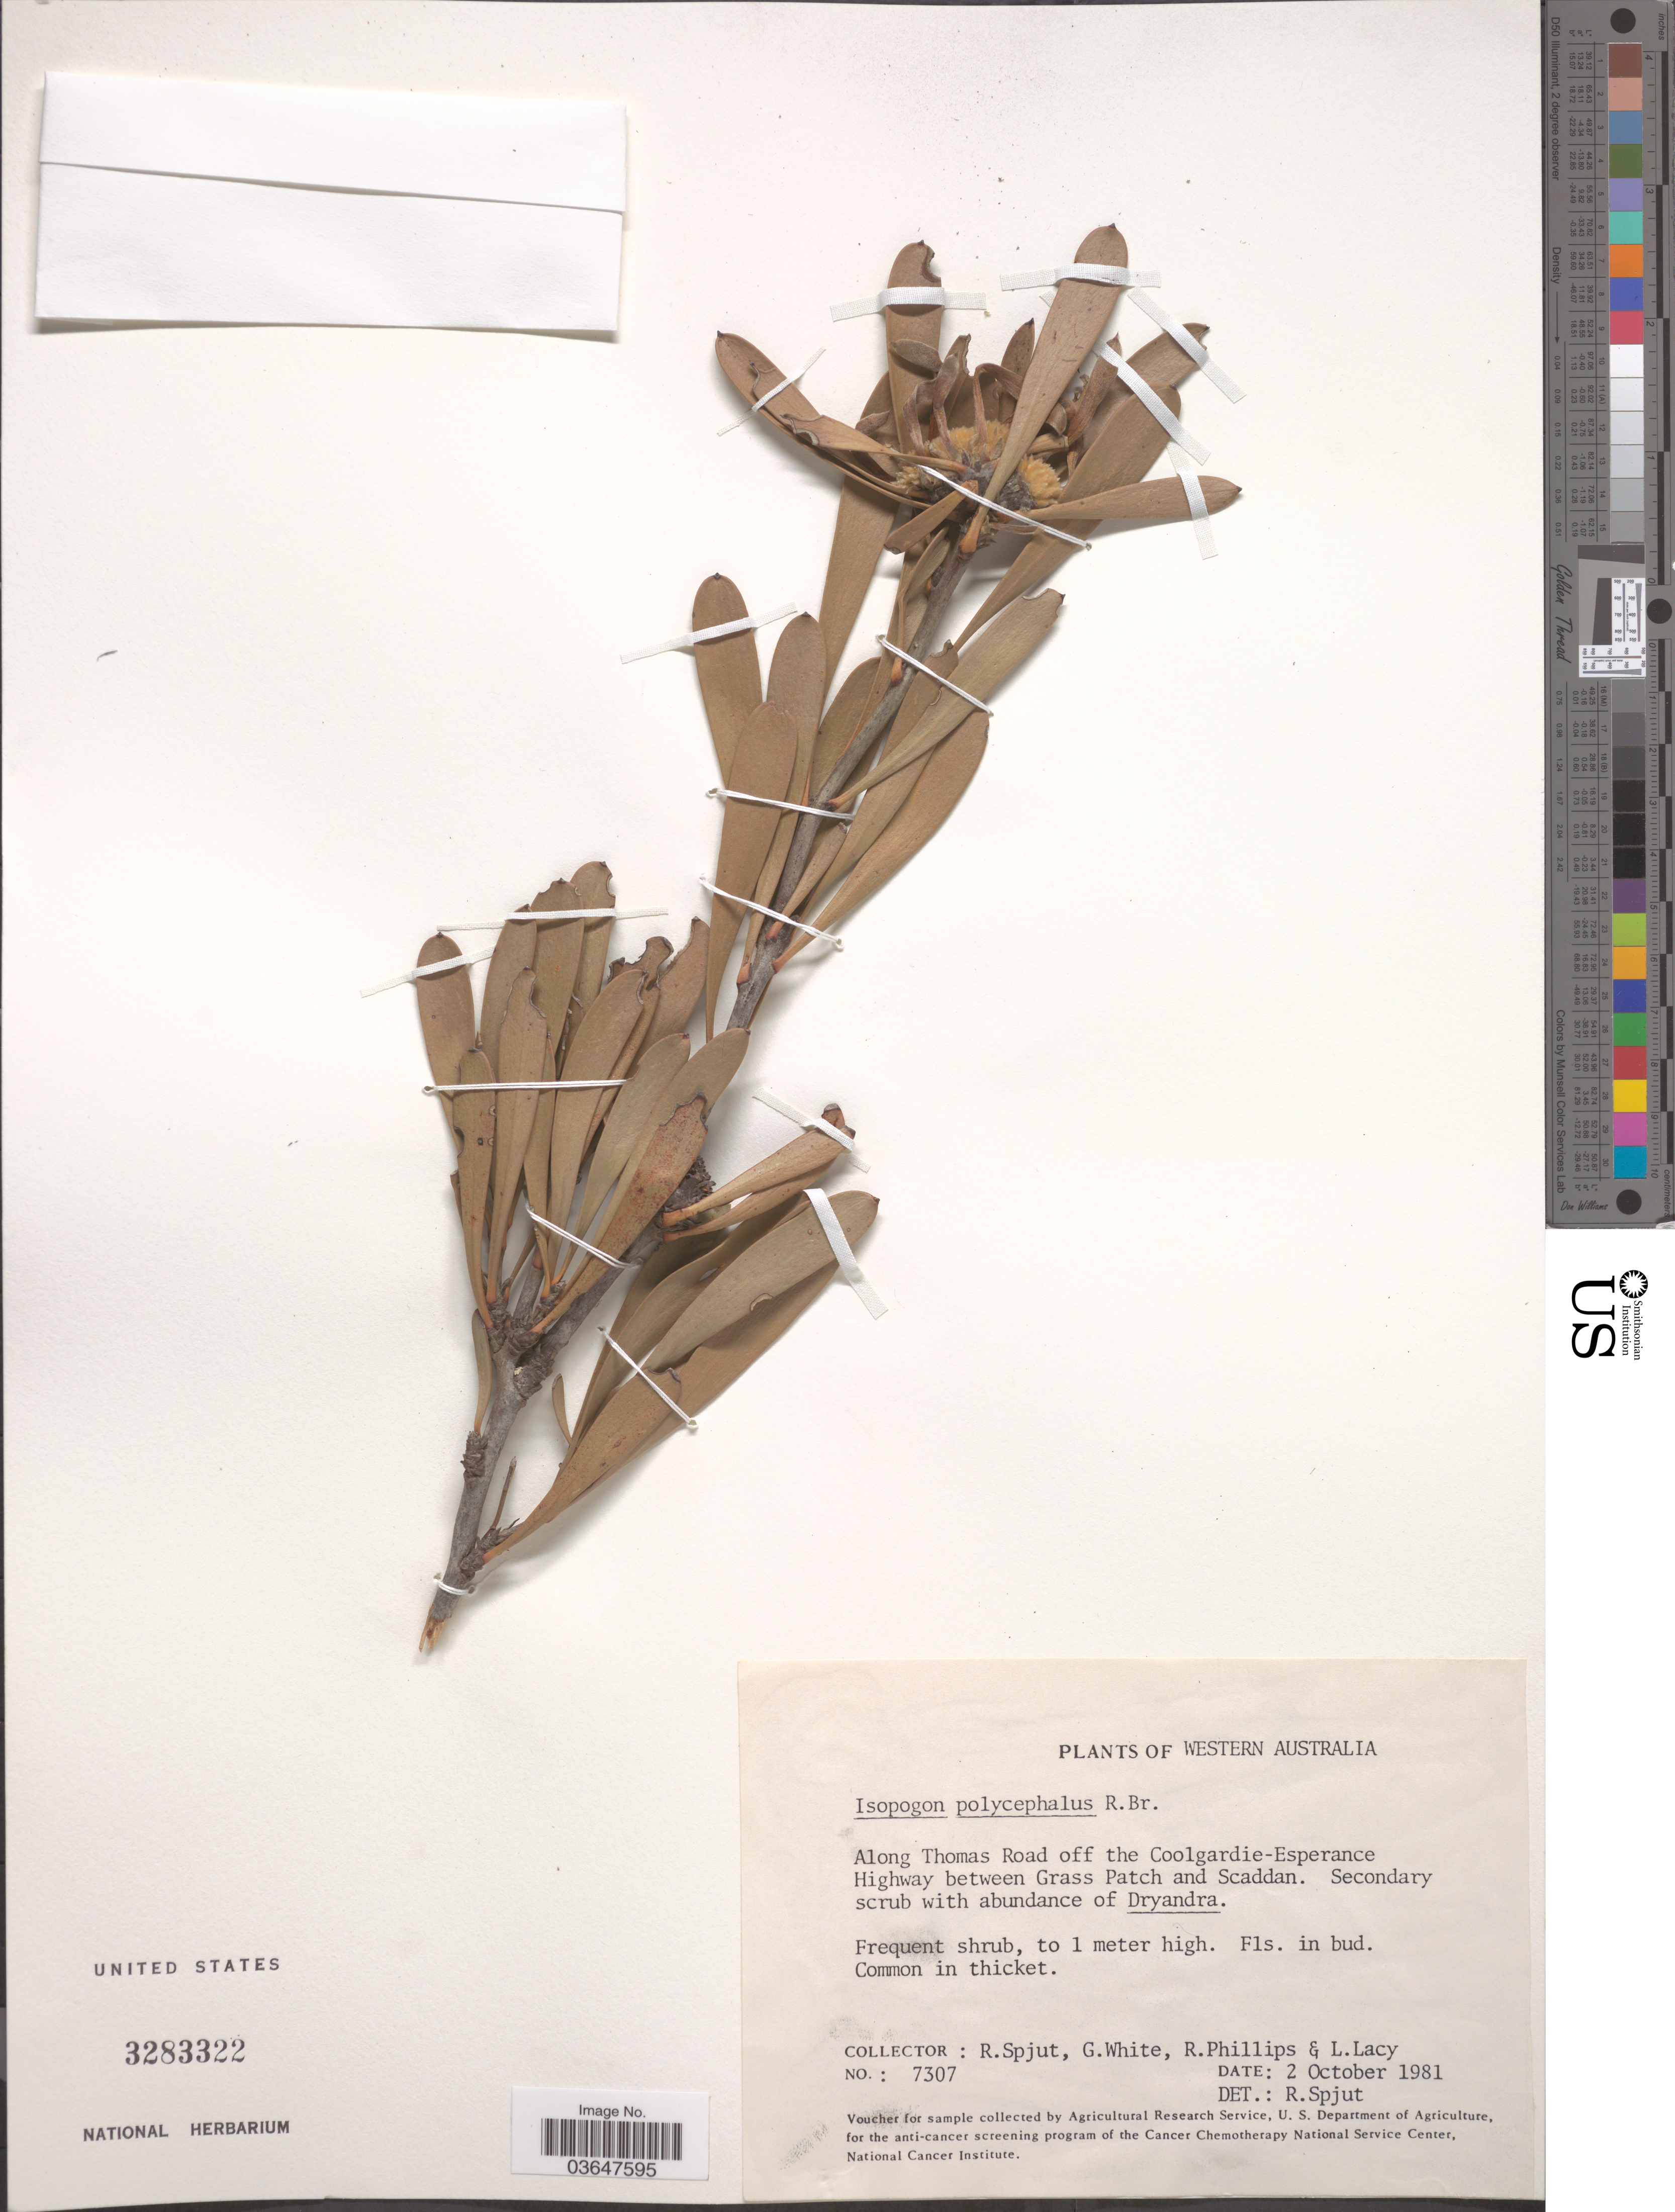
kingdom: Plantae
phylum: Tracheophyta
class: Magnoliopsida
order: Proteales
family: Proteaceae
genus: Isopogon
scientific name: Isopogon polycephalus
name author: R. Br.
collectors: R. Spjut, G. White, R. Phillips & L. Lacy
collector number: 7307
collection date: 1981-10-02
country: Australia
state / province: Western Australia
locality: Along Thomas Road off the Coolgardie-Esperance Highway between Grass Patch and Scaddan.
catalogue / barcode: US 3283322